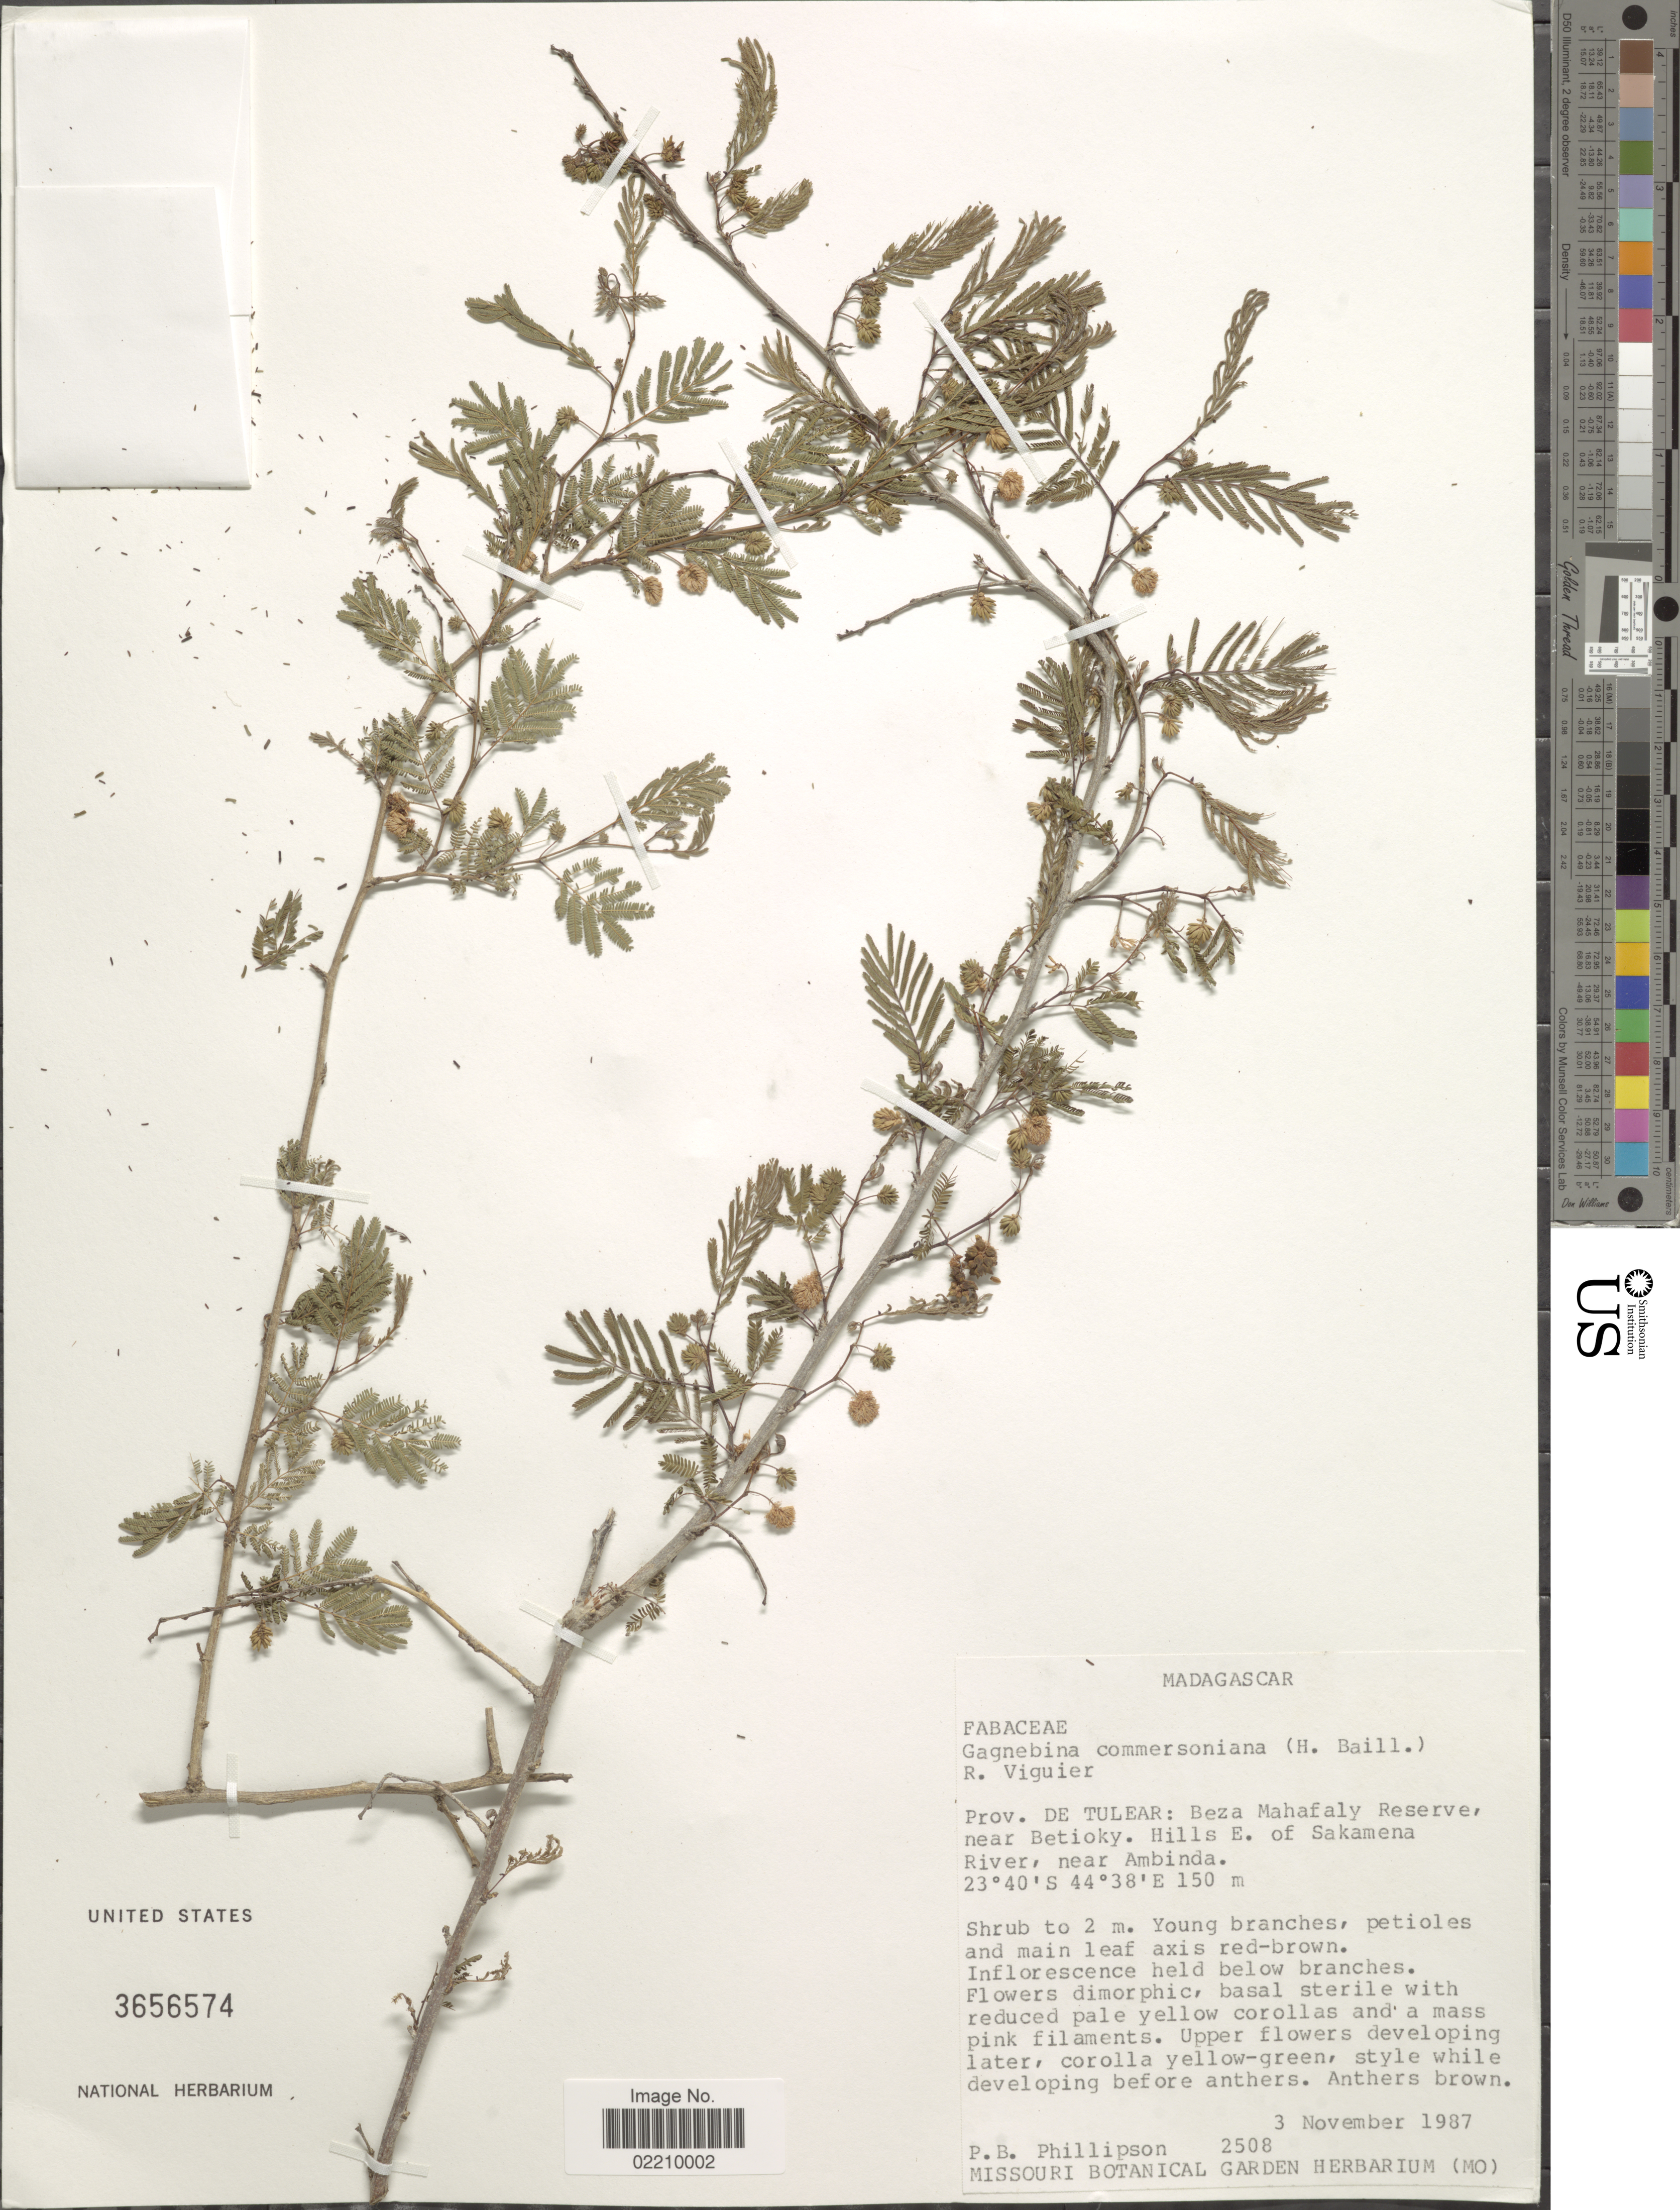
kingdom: Plantae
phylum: Tracheophyta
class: Magnoliopsida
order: Fabales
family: Fabaceae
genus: Gagnebina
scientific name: Gagnebina commersoniana (Baill.) R. Vig.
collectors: P. B. Phillipson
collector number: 2508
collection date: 1987-11-03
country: Madagascar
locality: Prov. de Tulear, Beza Mahafaly Reserve, near Betioky, hills E of Sakamena River, near Ambinda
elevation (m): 150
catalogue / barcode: US 3656574